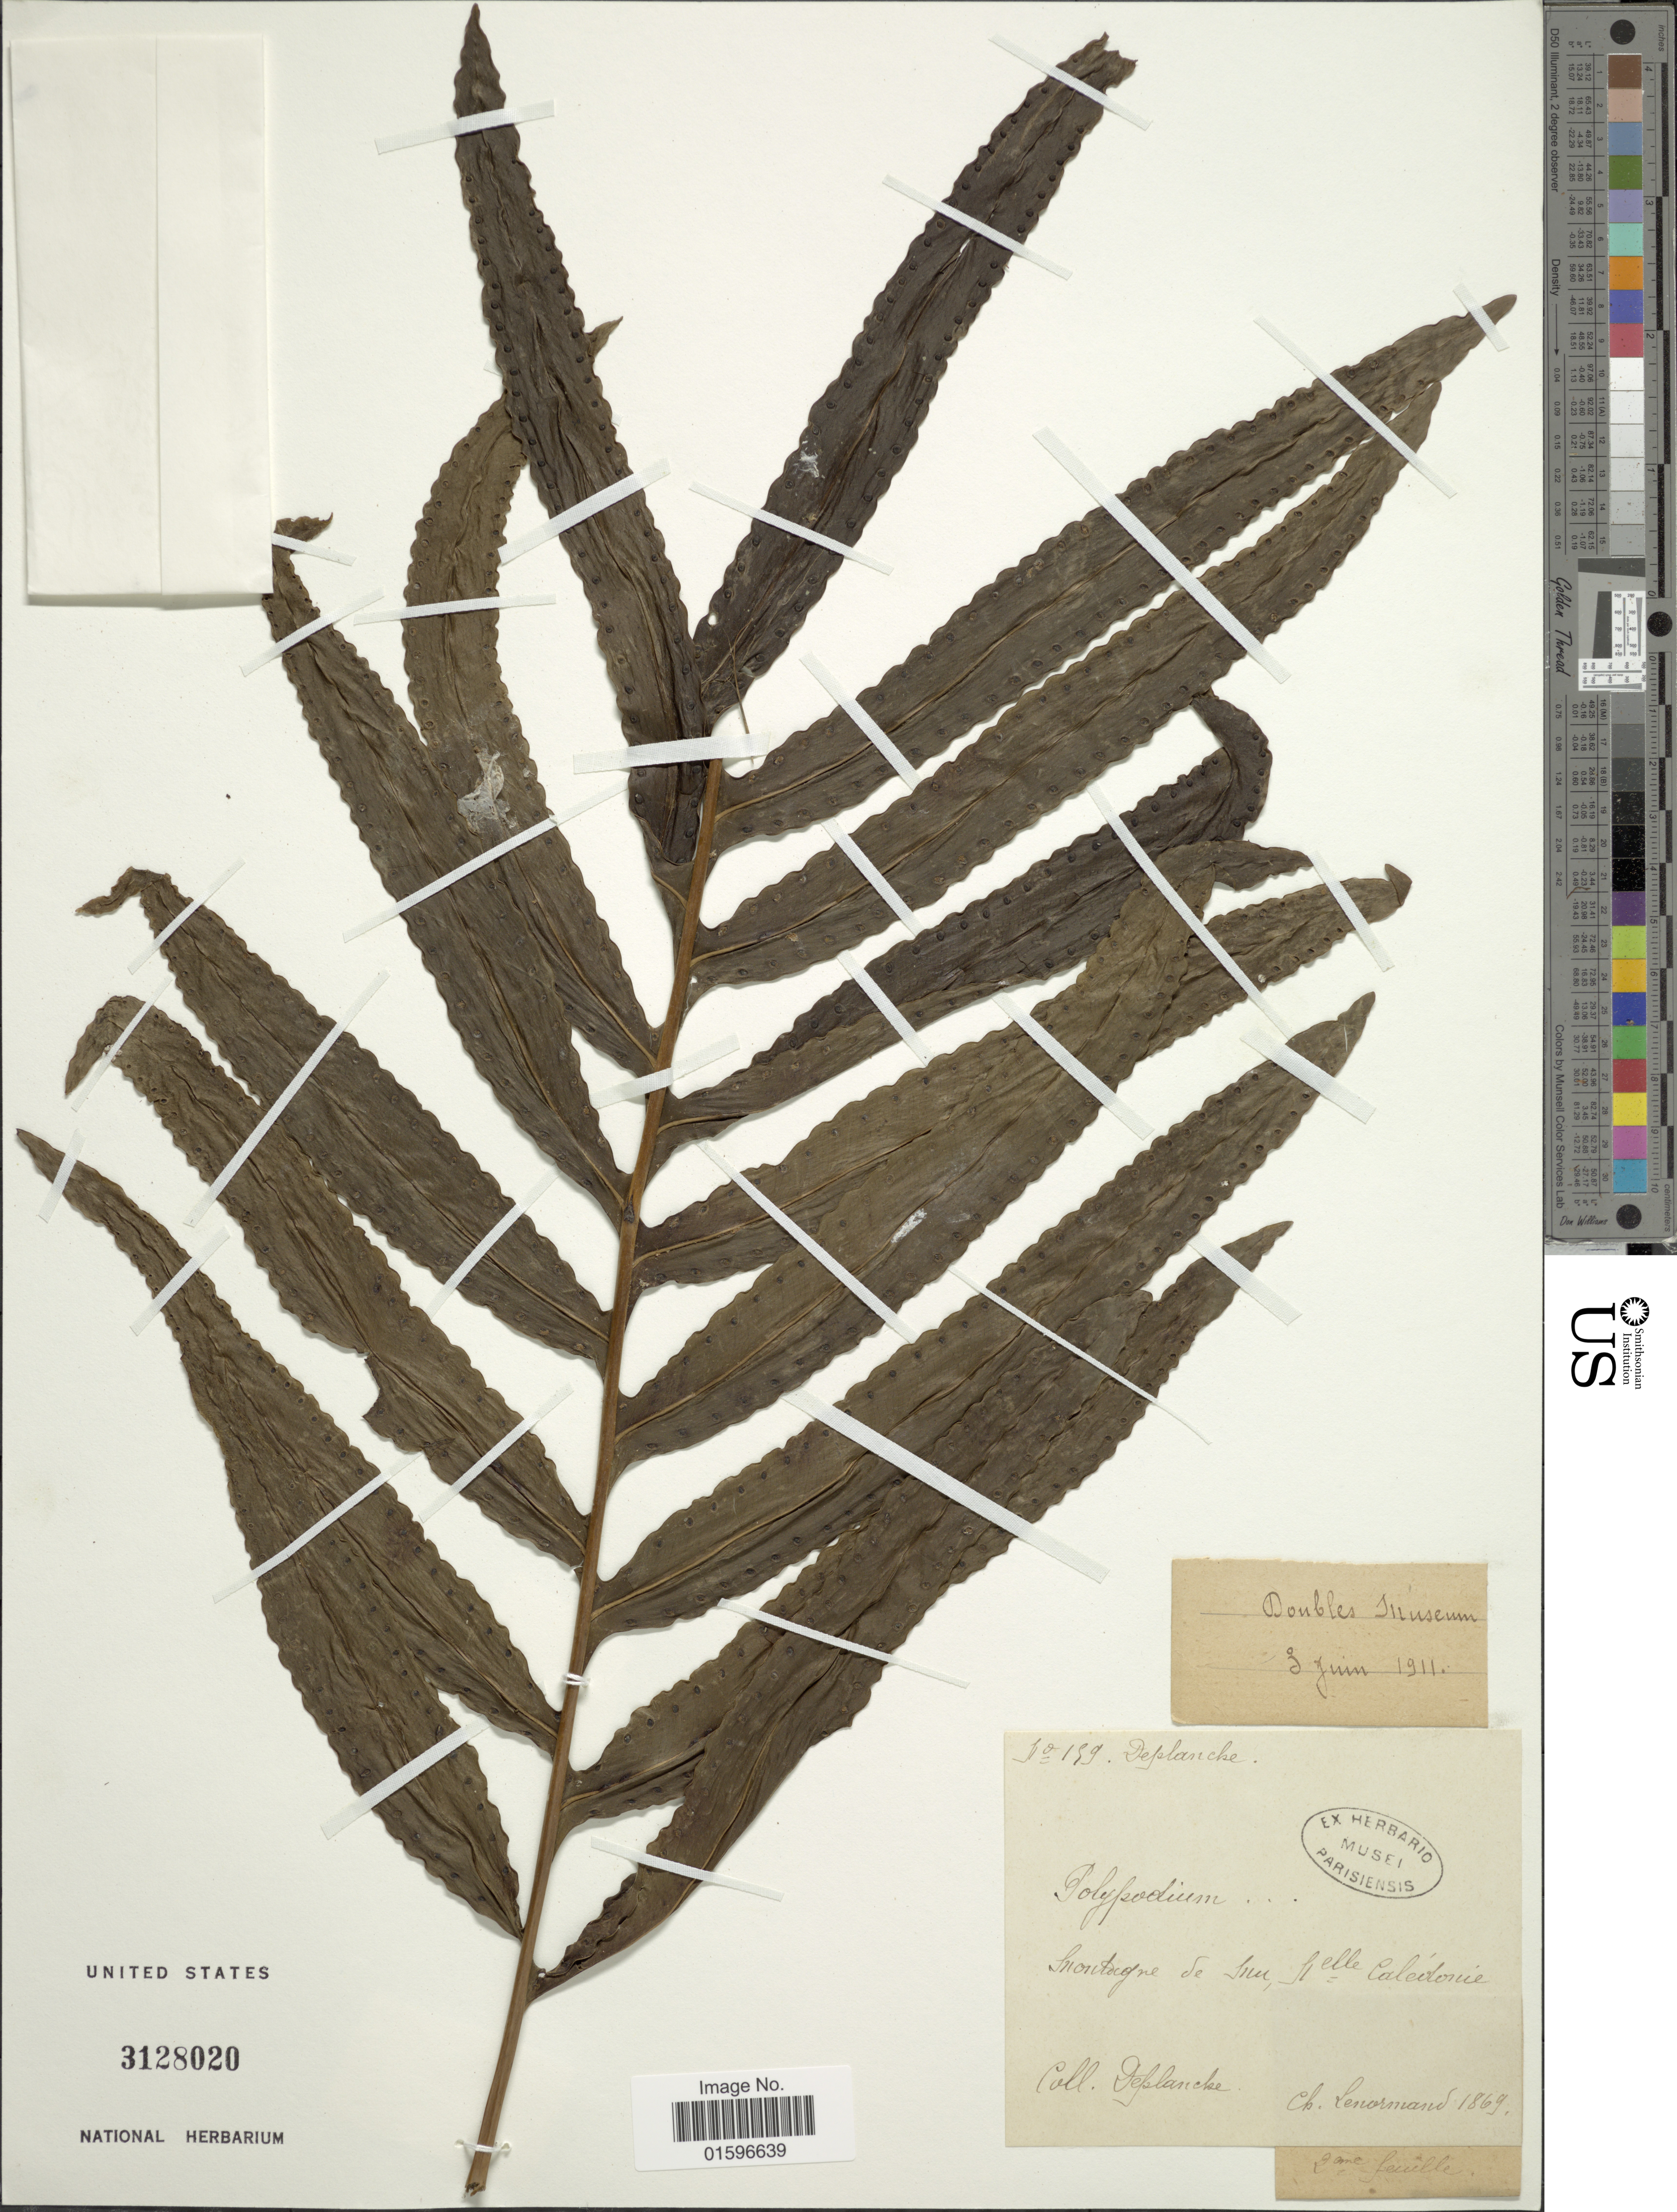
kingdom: Plantae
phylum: Tracheophyta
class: Polypodiopsida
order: Polypodiales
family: Polypodiaceae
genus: Polypodium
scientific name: Polypodium sp.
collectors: M. Deplanche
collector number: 159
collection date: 1869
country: New Caledonia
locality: Smontagne de Inu, N elle Caleidonie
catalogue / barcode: US 3128020